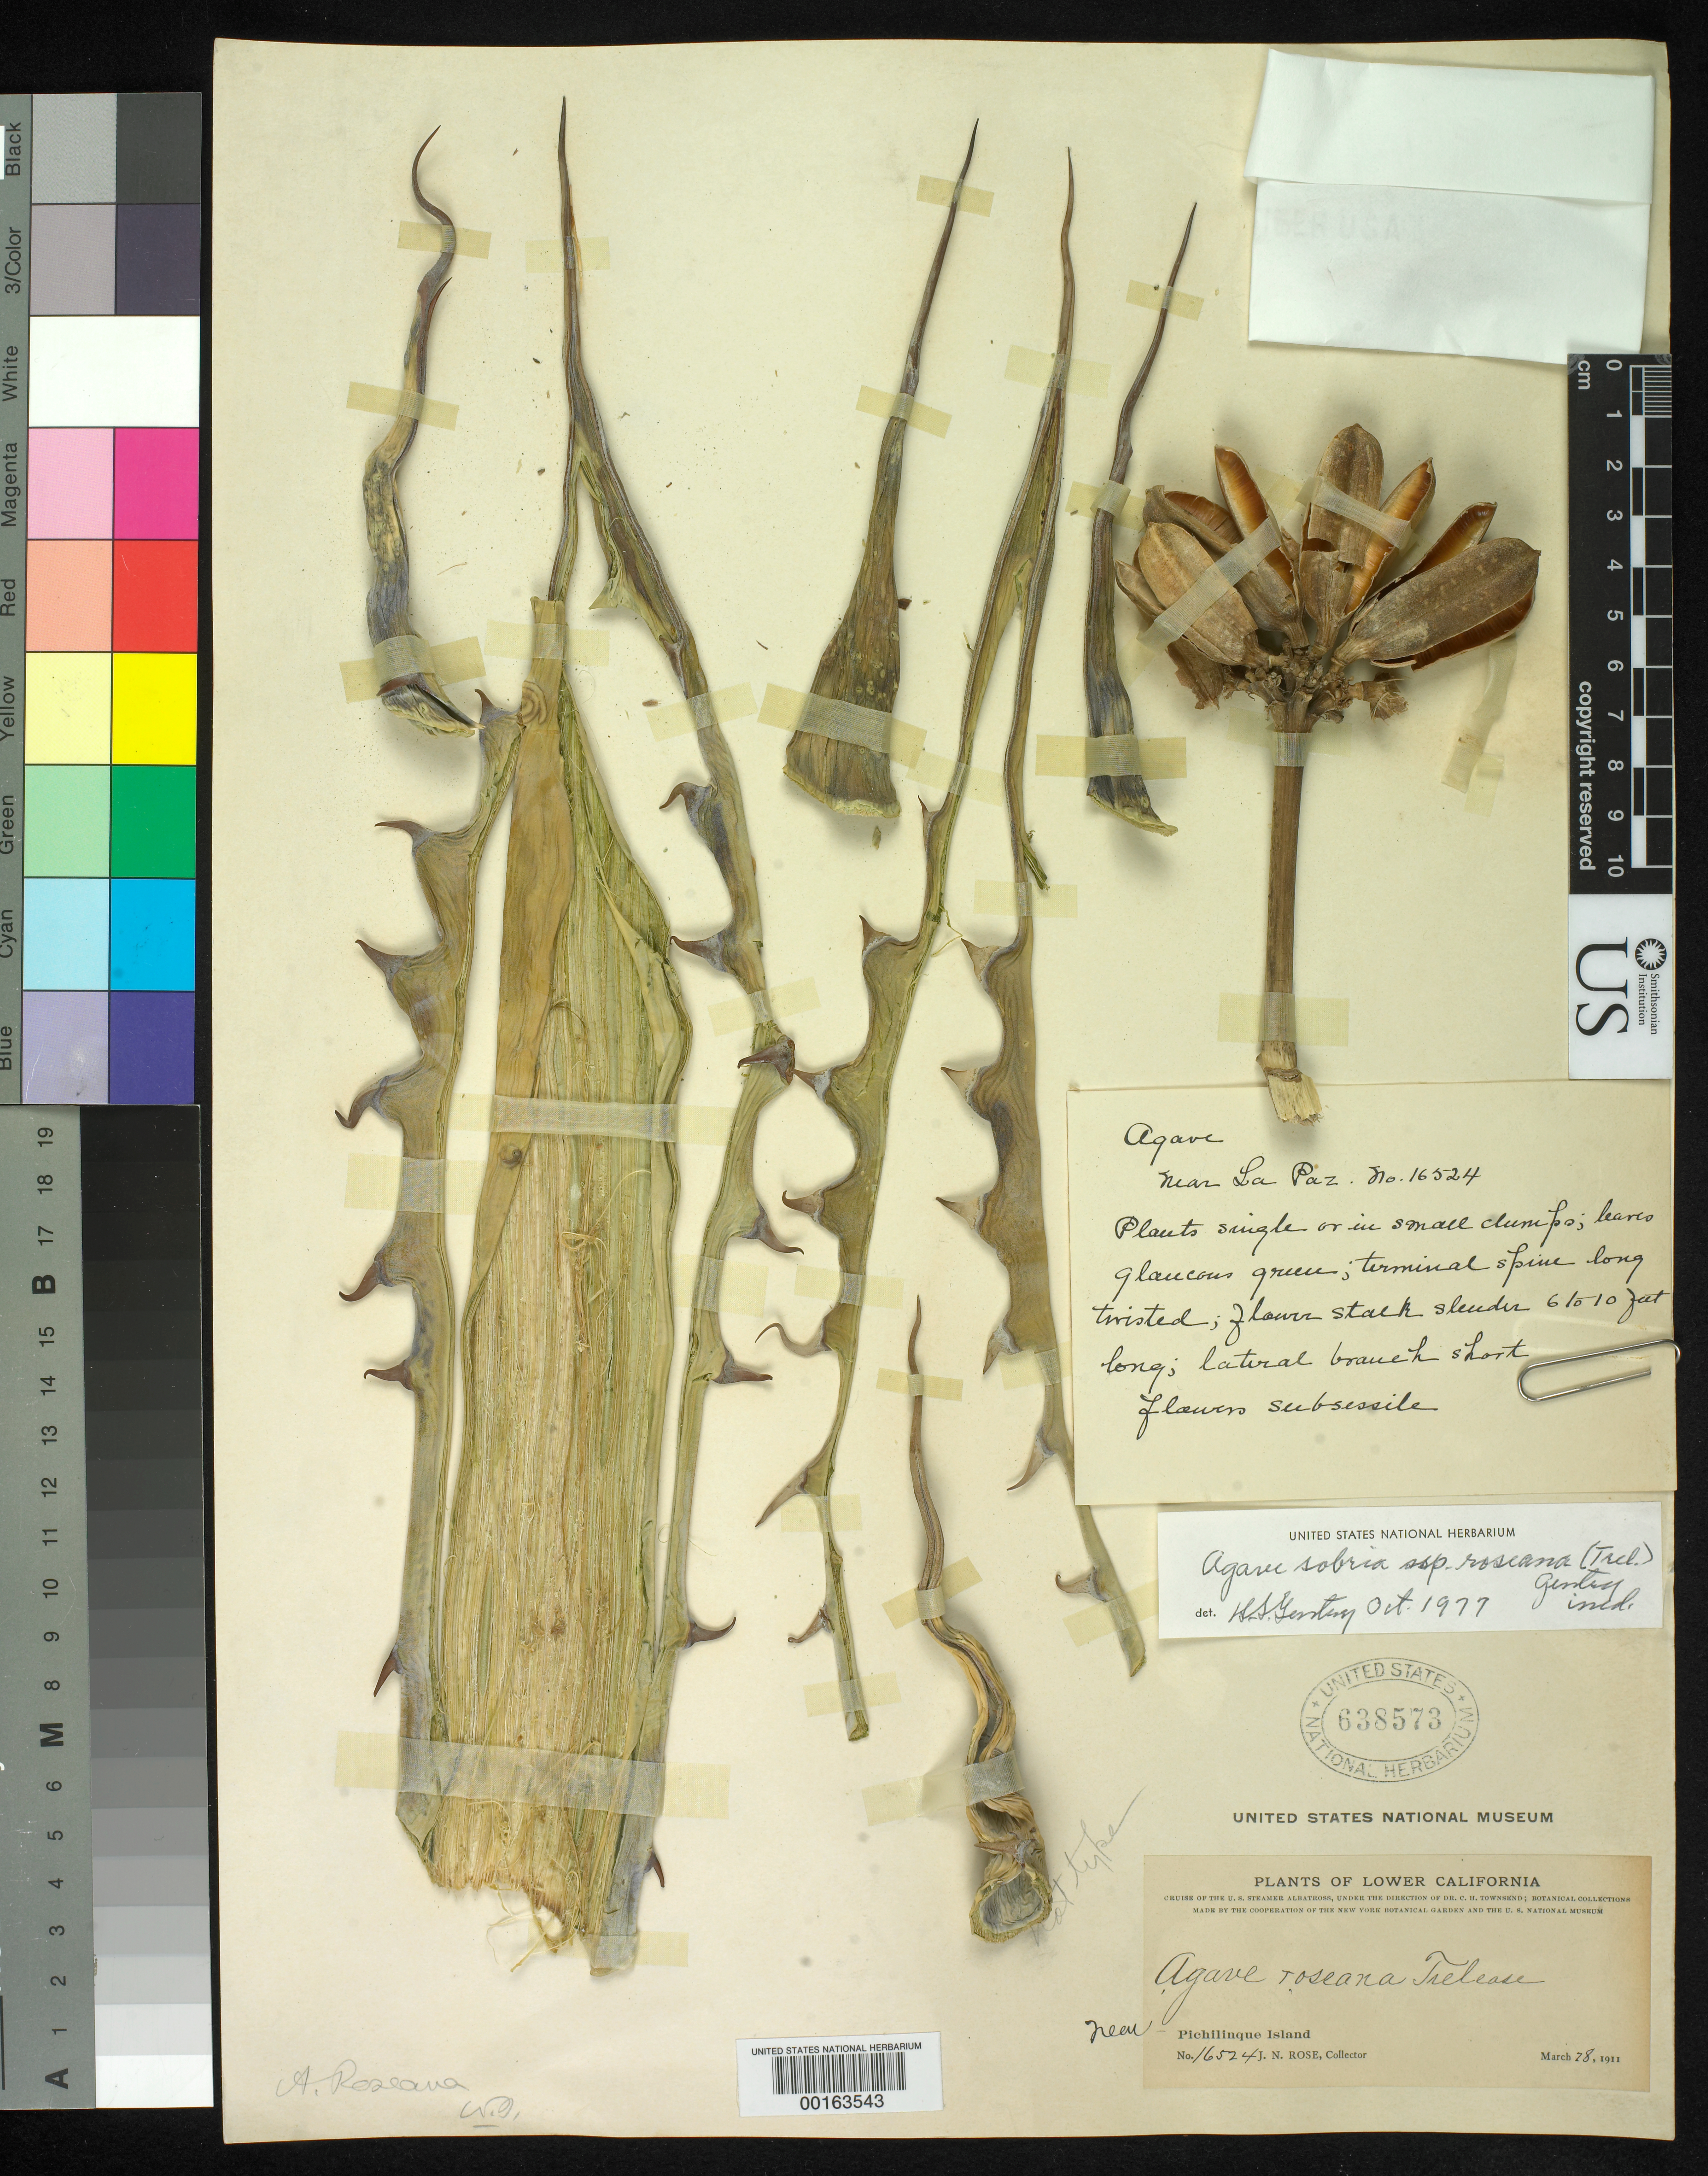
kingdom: Plantae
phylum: Tracheophyta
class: Liliopsida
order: Asparagales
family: Asparagaceae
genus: Agave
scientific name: Agave sobria subsp. roseana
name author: (Trel.) Gentry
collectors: J. N. Rose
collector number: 16524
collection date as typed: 28 Mar 1911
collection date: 1911-03-28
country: Mexico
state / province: Baja California Sur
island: Pichilinque Island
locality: Pichilinque island. [= Pichilinique I.?]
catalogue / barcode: US 638573